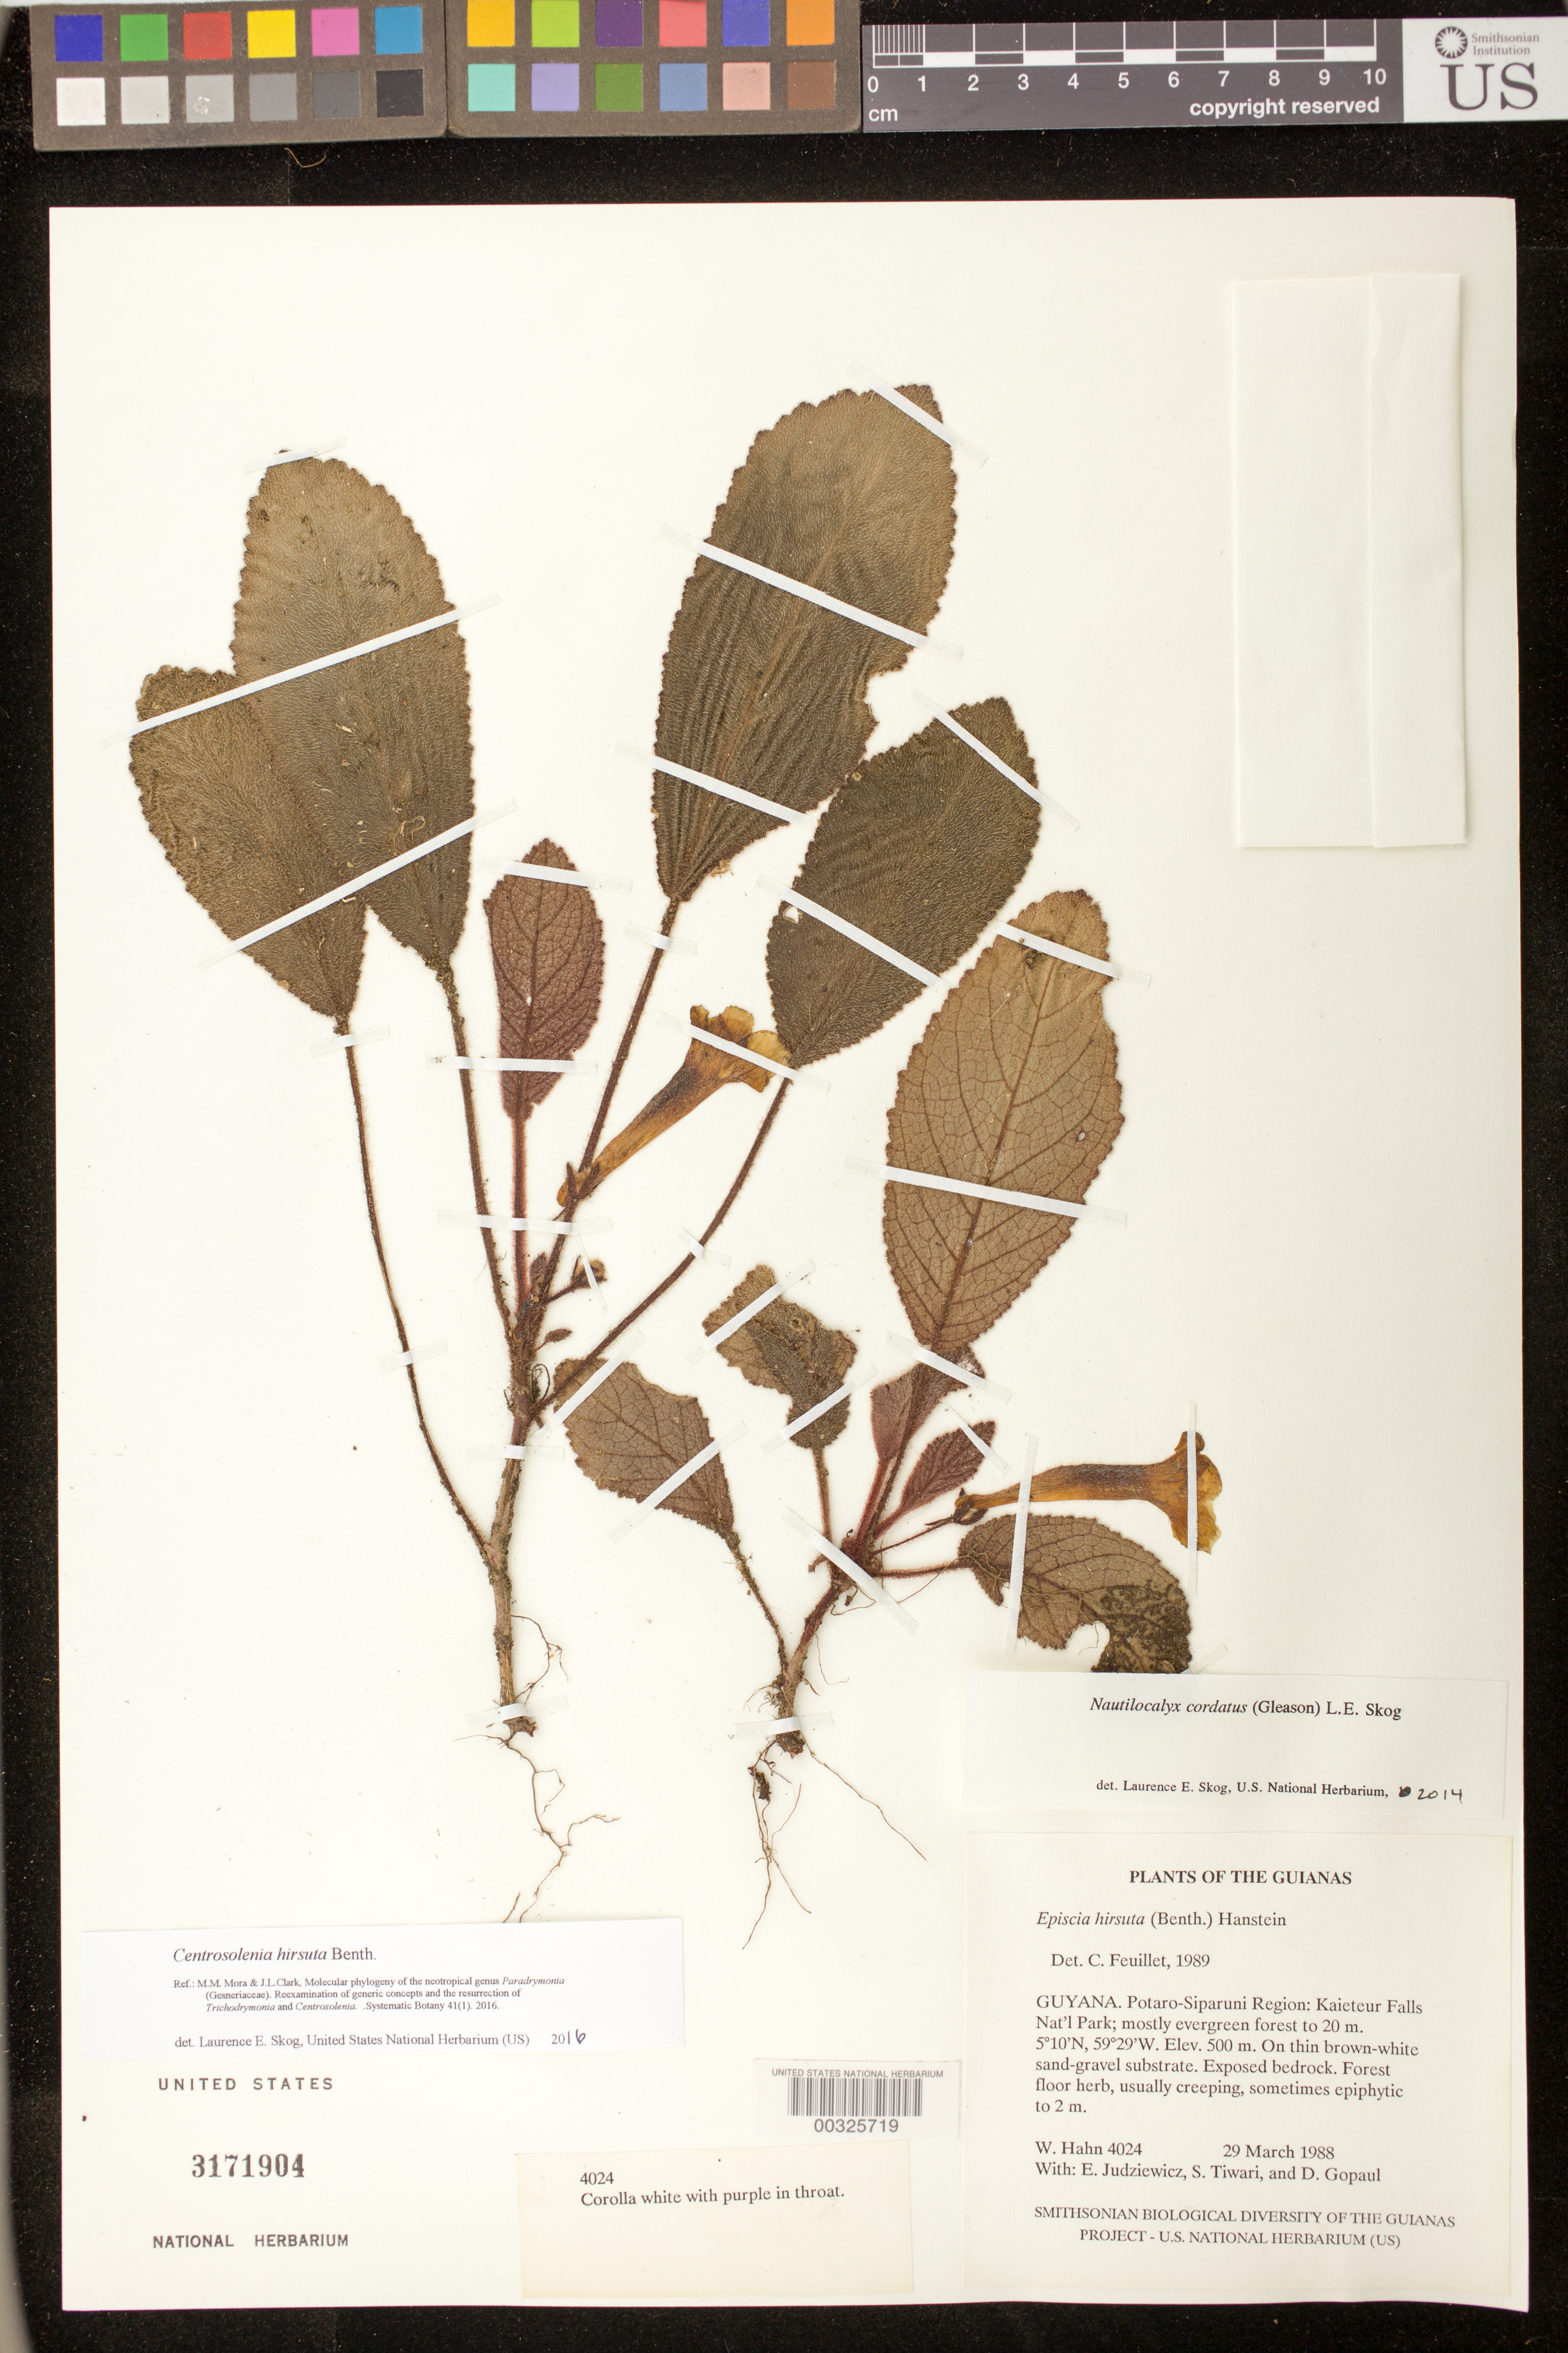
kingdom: Plantae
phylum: Tracheophyta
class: Magnoliopsida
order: Lamiales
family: Gesneriaceae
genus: Centrosolenia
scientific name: Centrosolenia hirsuta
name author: Benth.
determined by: Skog, Laurence E.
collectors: W. J. Hahn, E. J. Judziewicz & D. Gopaul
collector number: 4024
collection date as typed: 29 Mar 1988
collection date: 1988-03-29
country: Guyana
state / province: Potaro-Siparuni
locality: Kaieteur Falls Nat'l Park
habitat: On thin brown-white sand-gravel substrate, exposed bedrock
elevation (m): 500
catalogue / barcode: US 3171904